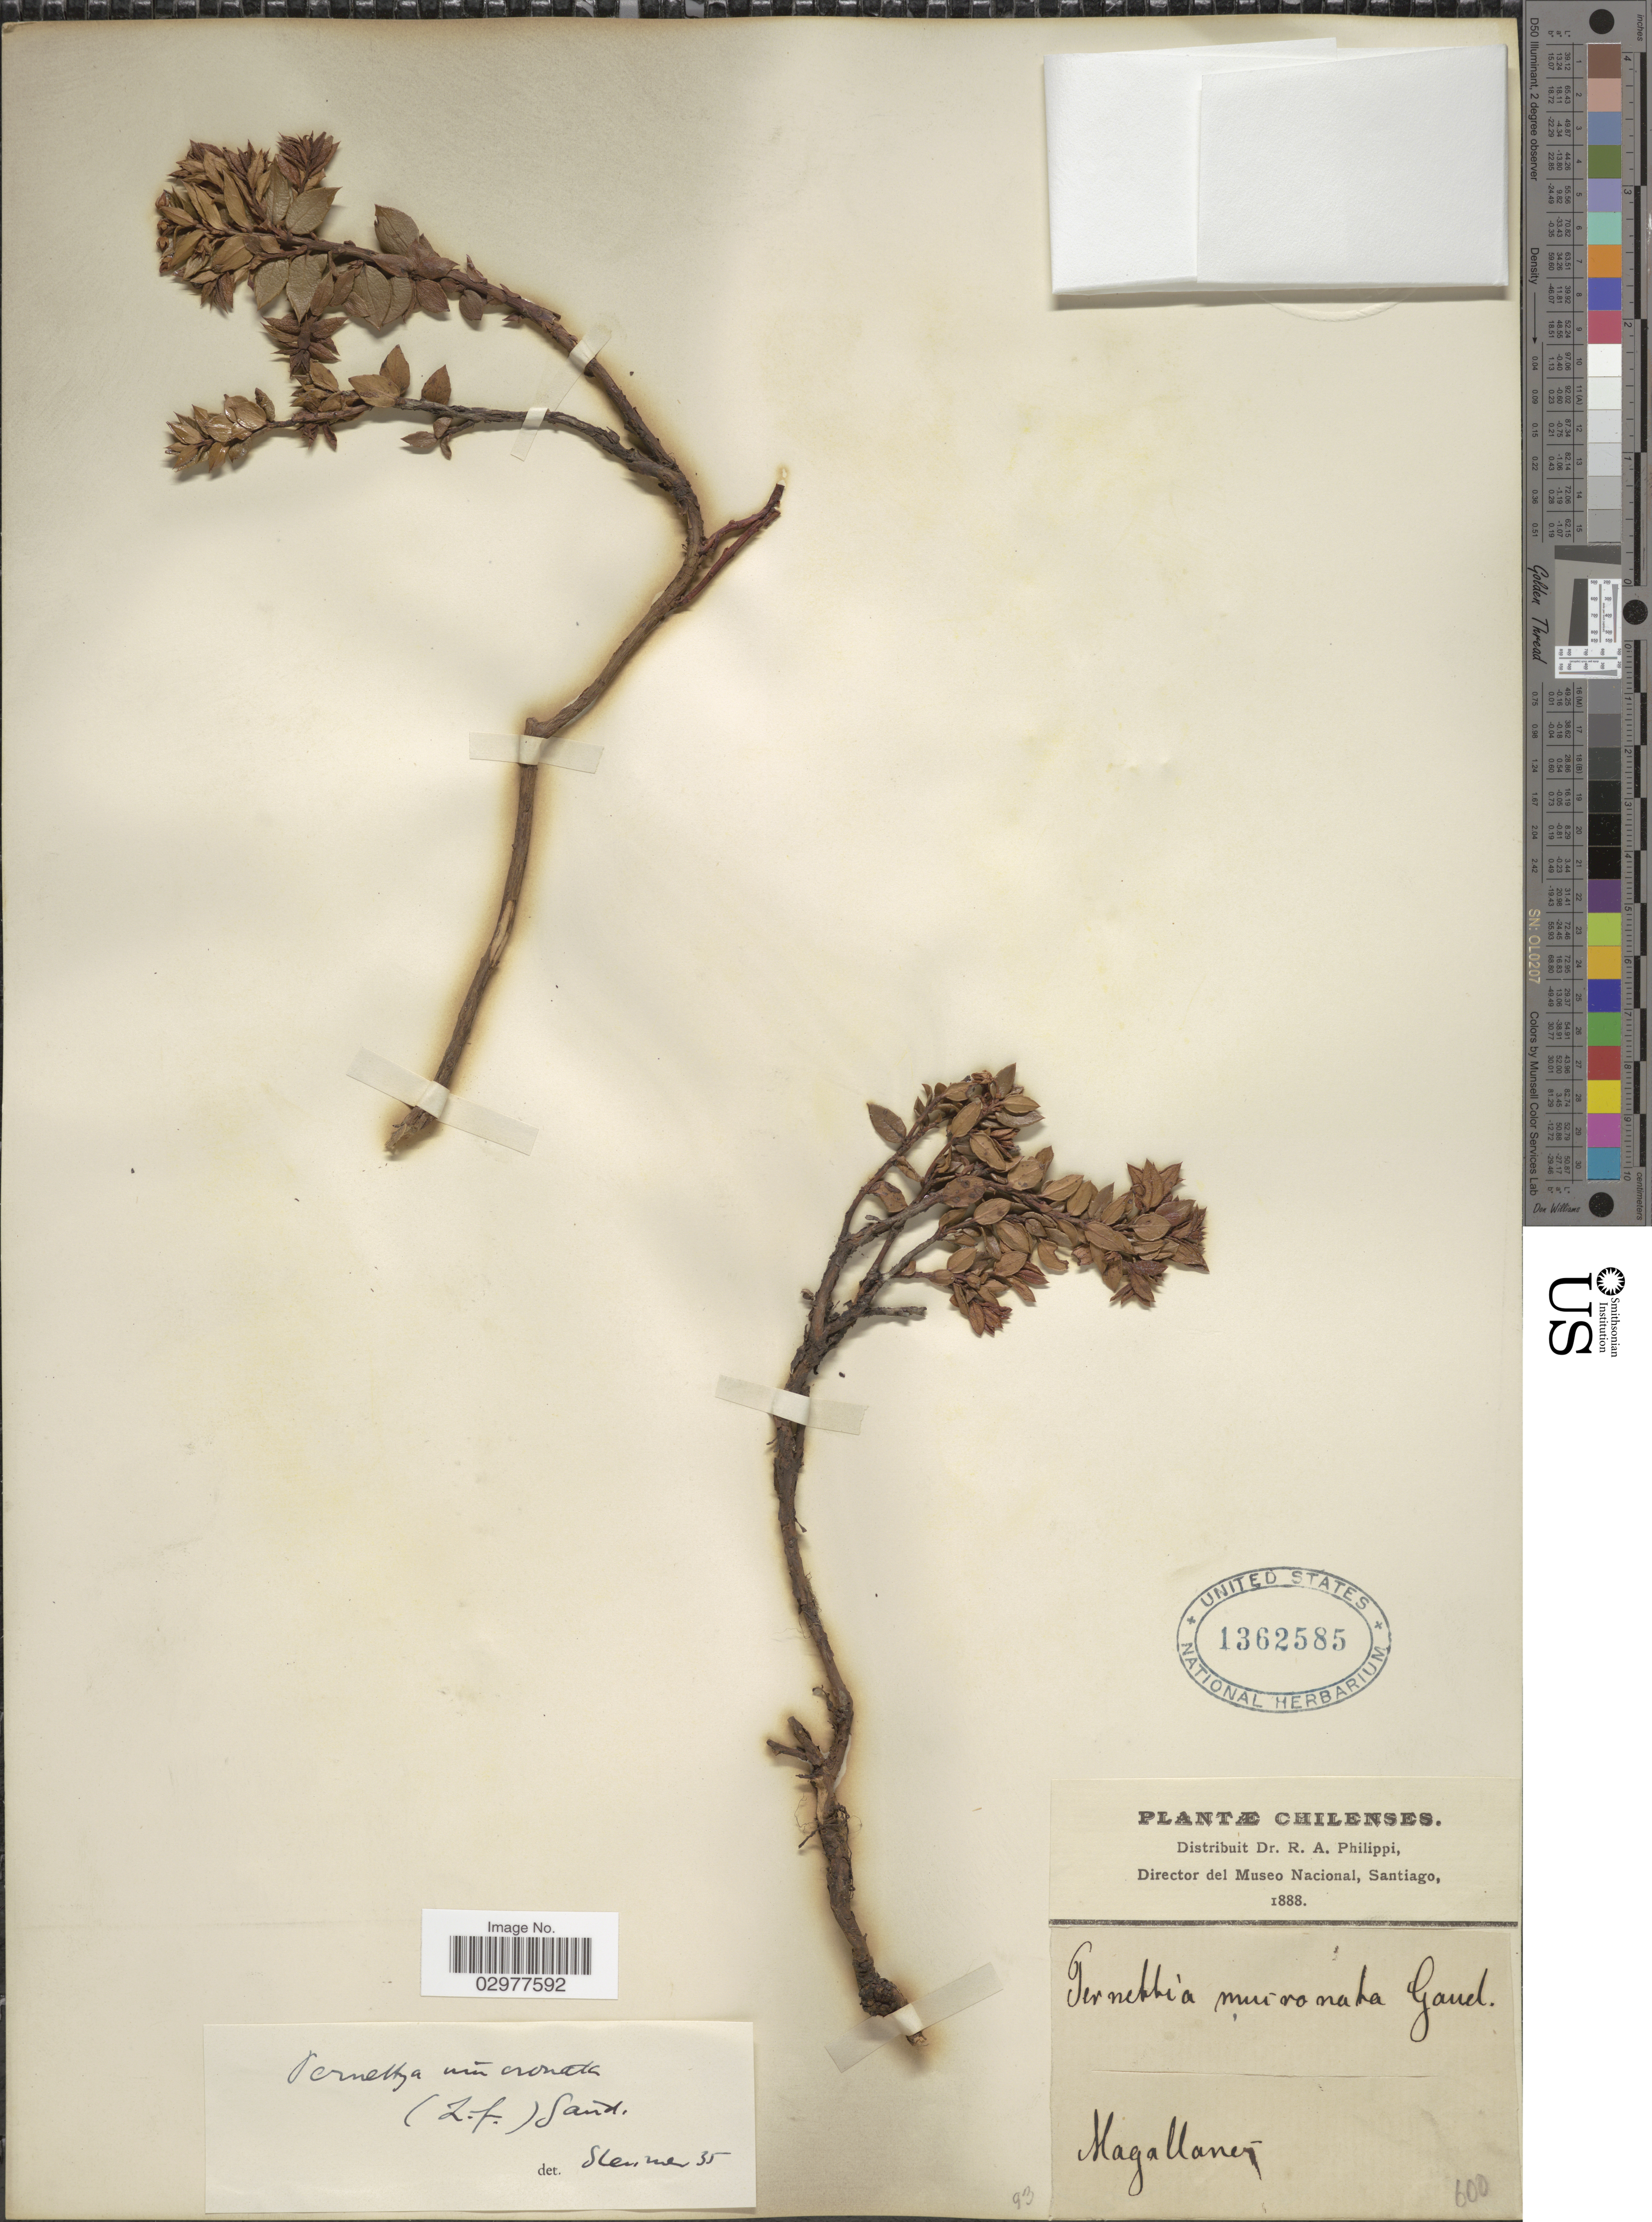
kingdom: Plantae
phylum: Tracheophyta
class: Magnoliopsida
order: Ericales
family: Ericaceae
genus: Pernettya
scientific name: Pernettya mucronata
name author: (L. f.) Gaudich. ex A. Spreng.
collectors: R. A. Philippi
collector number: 600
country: Chile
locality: Magallanes.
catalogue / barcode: US 1362585